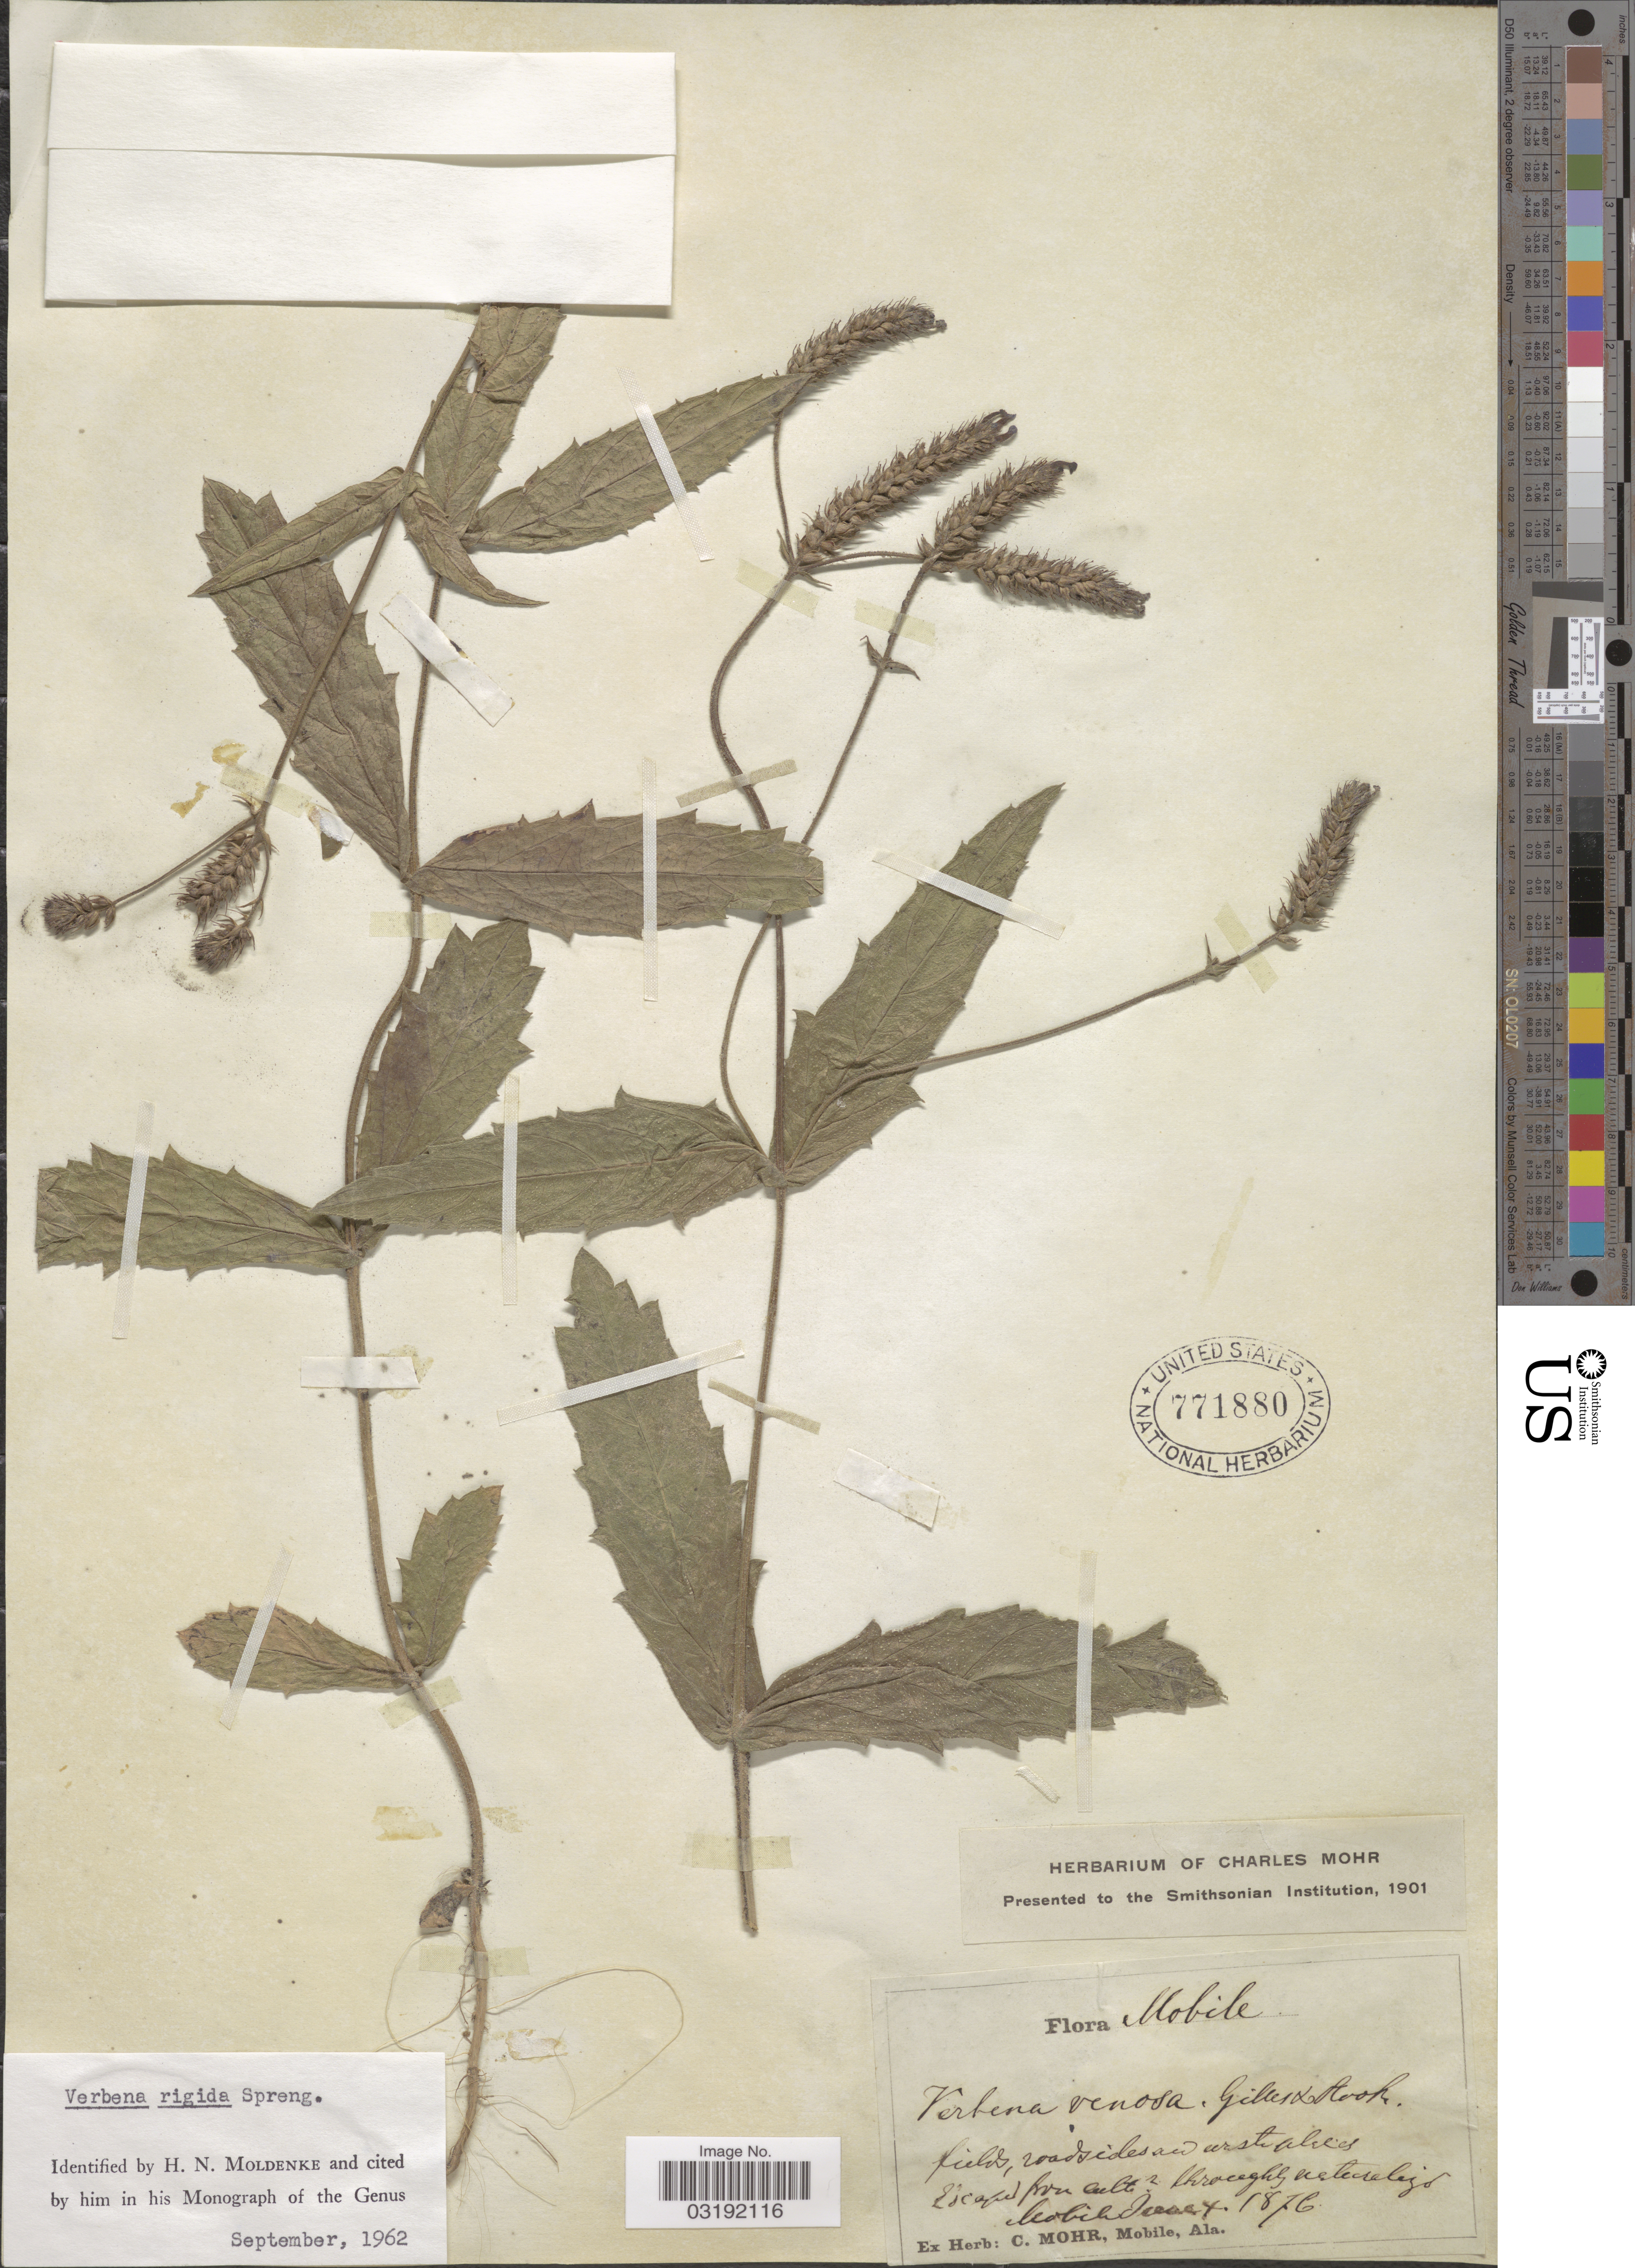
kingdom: Plantae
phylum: Tracheophyta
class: Magnoliopsida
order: Lamiales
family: Verbenaceae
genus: Verbena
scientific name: Verbena rigida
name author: Spreng.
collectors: ex herb. Charles Mohr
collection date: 1876-06-04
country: United States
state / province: Alabama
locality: Mobile.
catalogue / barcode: US 771880